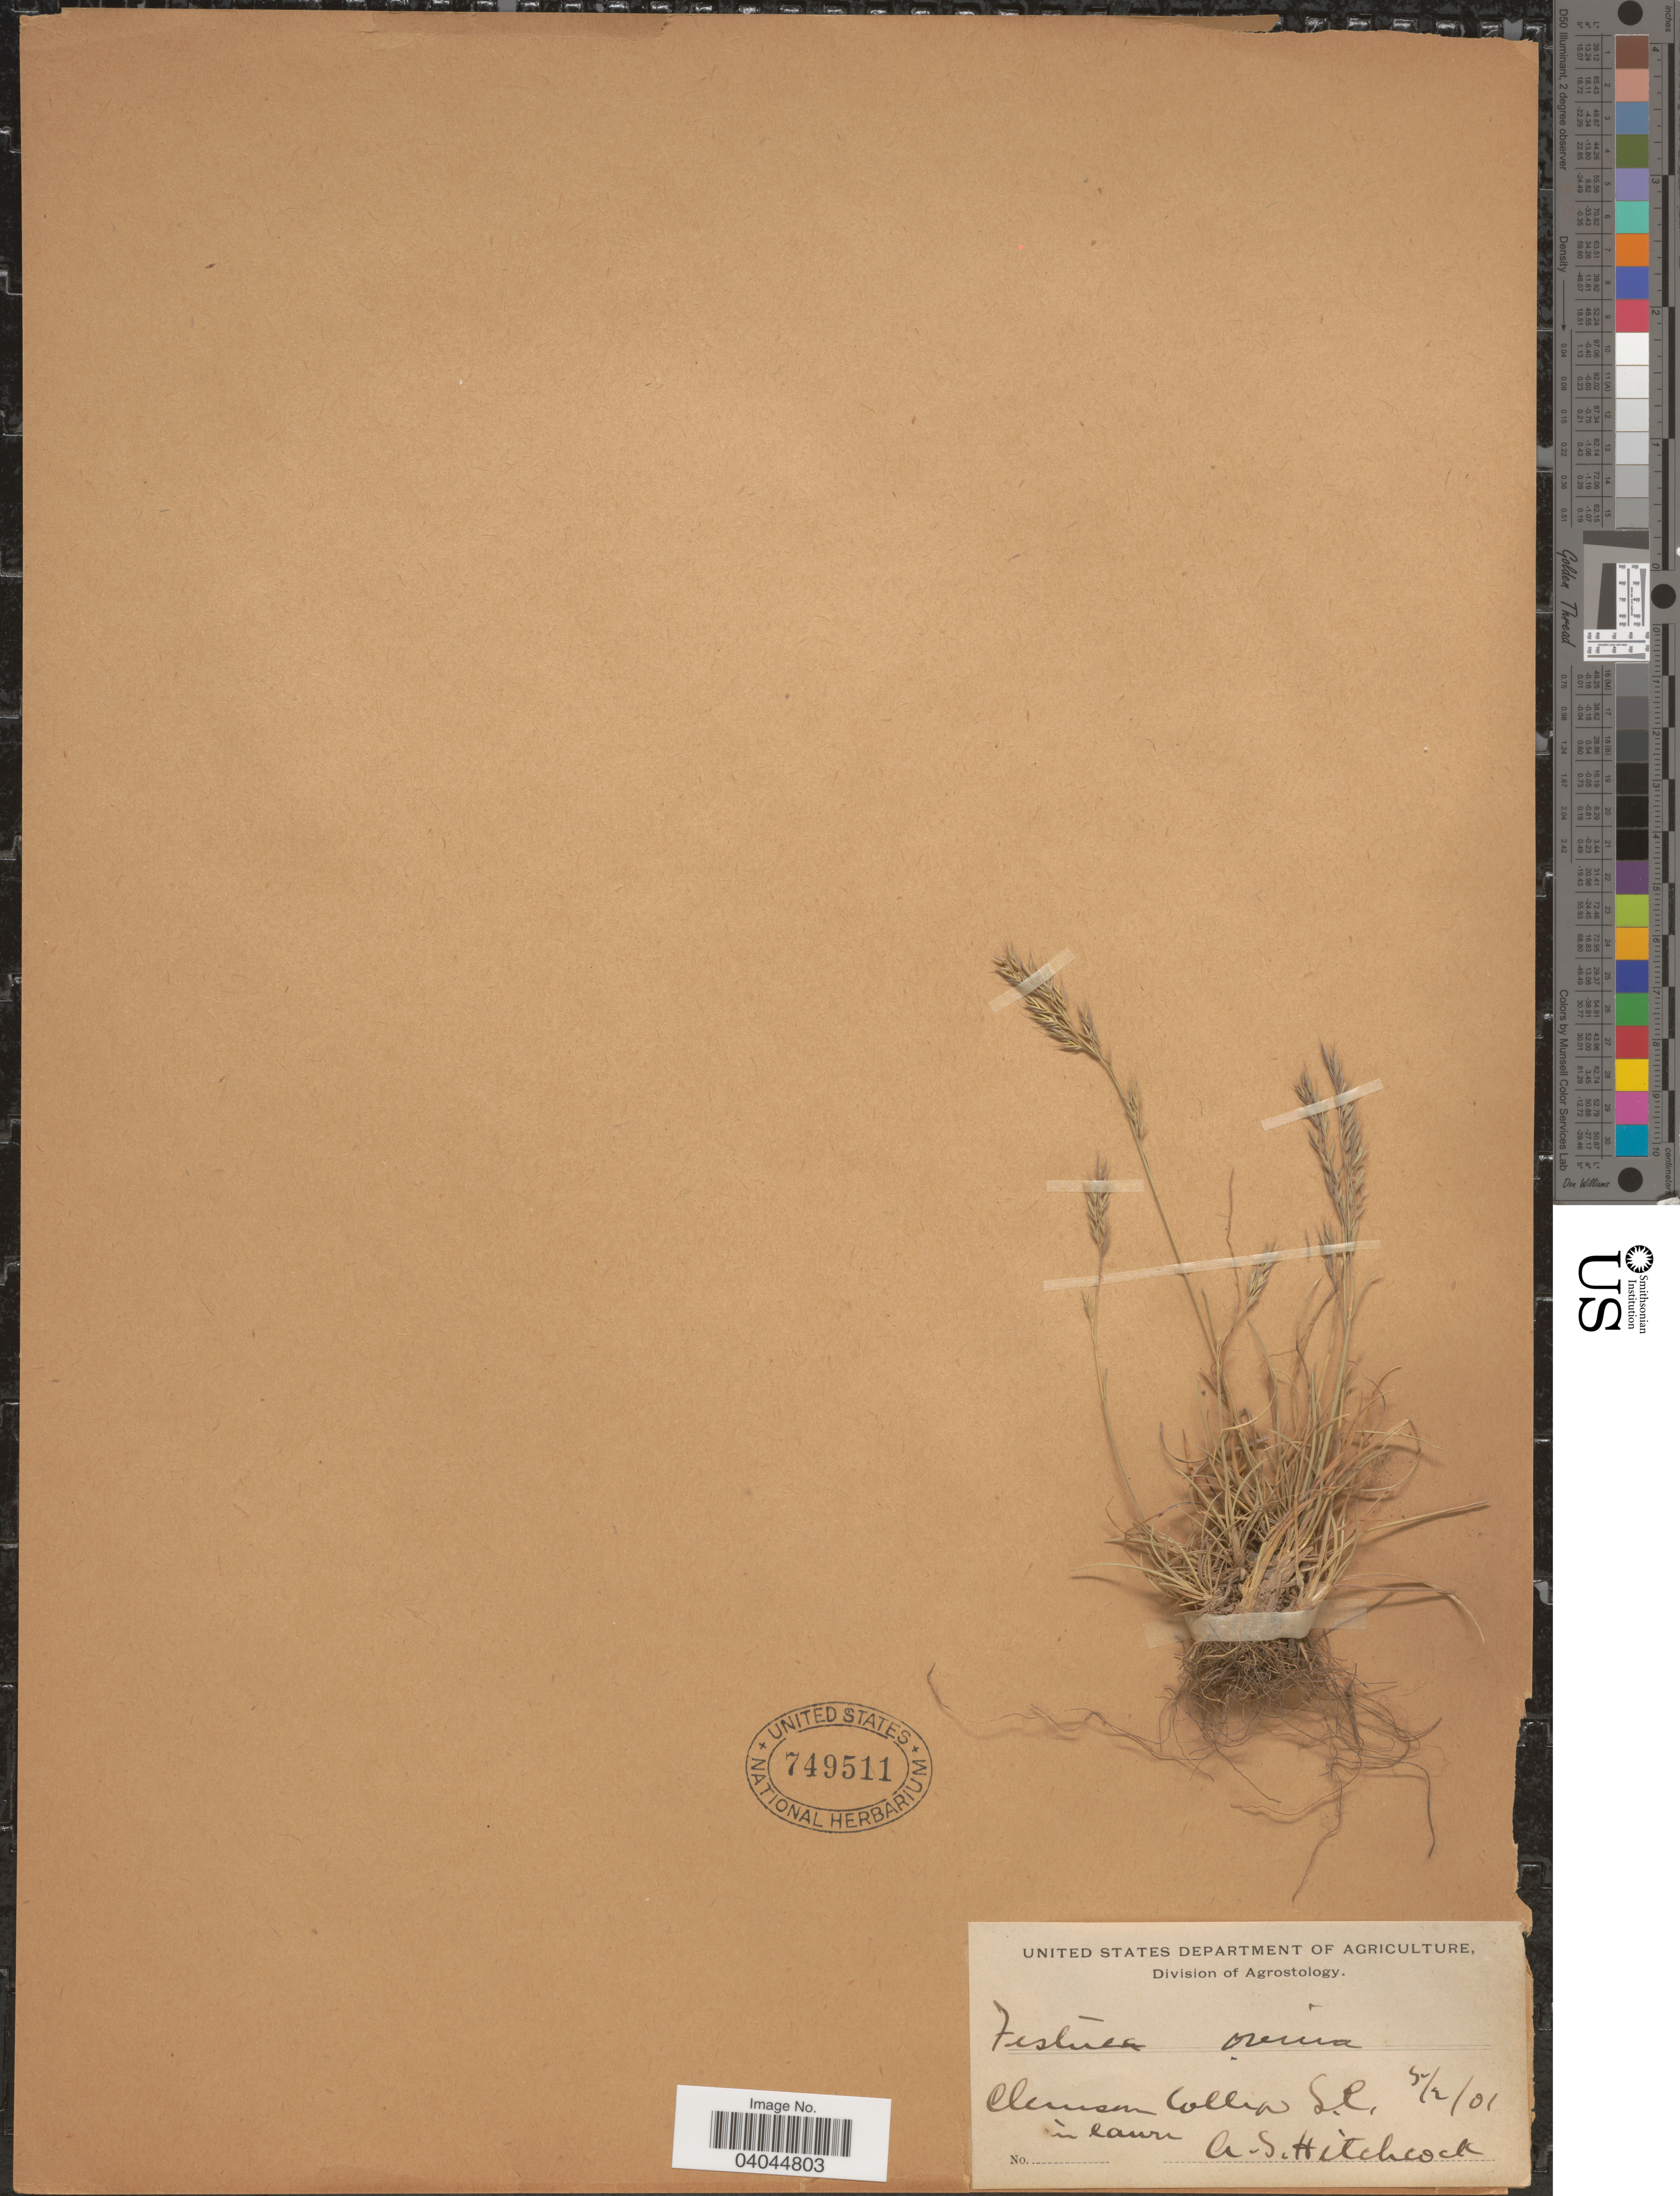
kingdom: Plantae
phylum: Tracheophyta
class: Liliopsida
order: Poales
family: Poaceae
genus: Festuca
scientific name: Festuca ovina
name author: L.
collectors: A. S. Hitchcock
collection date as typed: Transcribed d/m/y: 2/5/1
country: United States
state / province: South Carolina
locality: Clemson College.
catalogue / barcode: US 749511